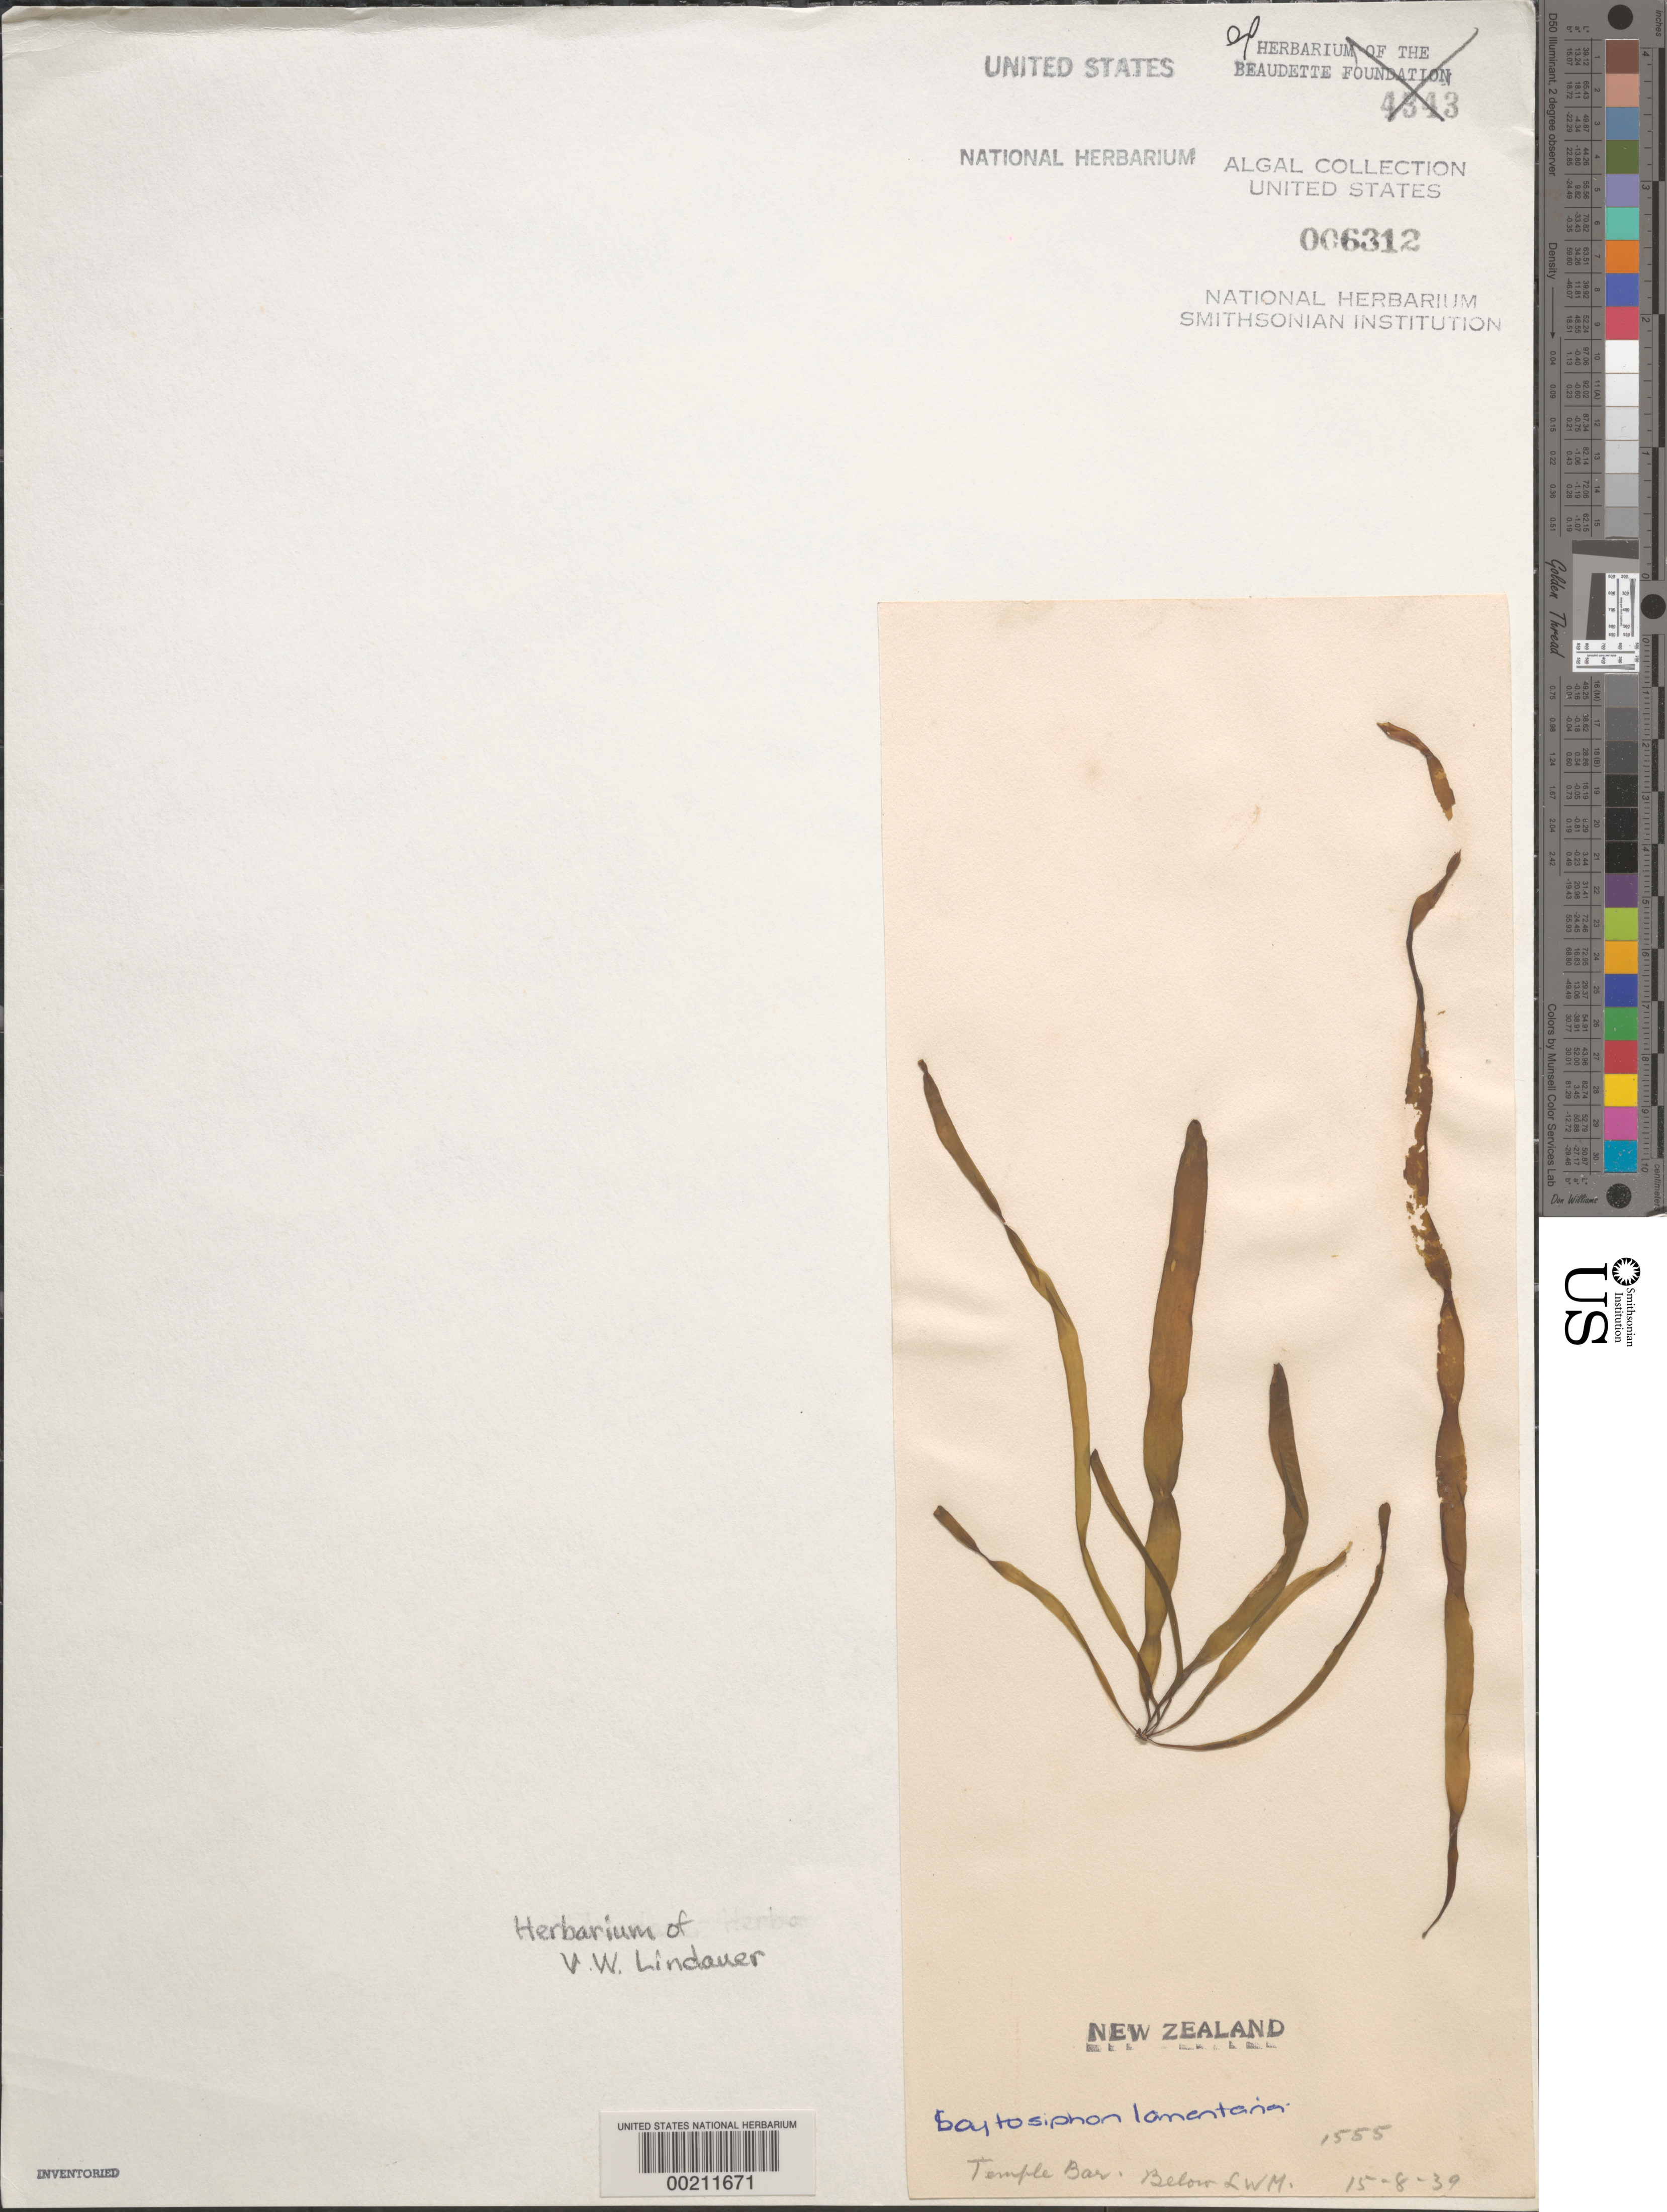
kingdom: Chromista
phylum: Ochrophyta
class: Phaeophyceae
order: Scytosiphonales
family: Scytosiphonaceae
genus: Scytosiphon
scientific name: Scytosiphon lomentaria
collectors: V. Lindauer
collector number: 1555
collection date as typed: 15 Aug 1939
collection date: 1939-08-15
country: New Zealand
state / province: Northland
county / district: Far North District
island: North Island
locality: Temple Bar, Bay of Islands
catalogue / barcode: US 6312